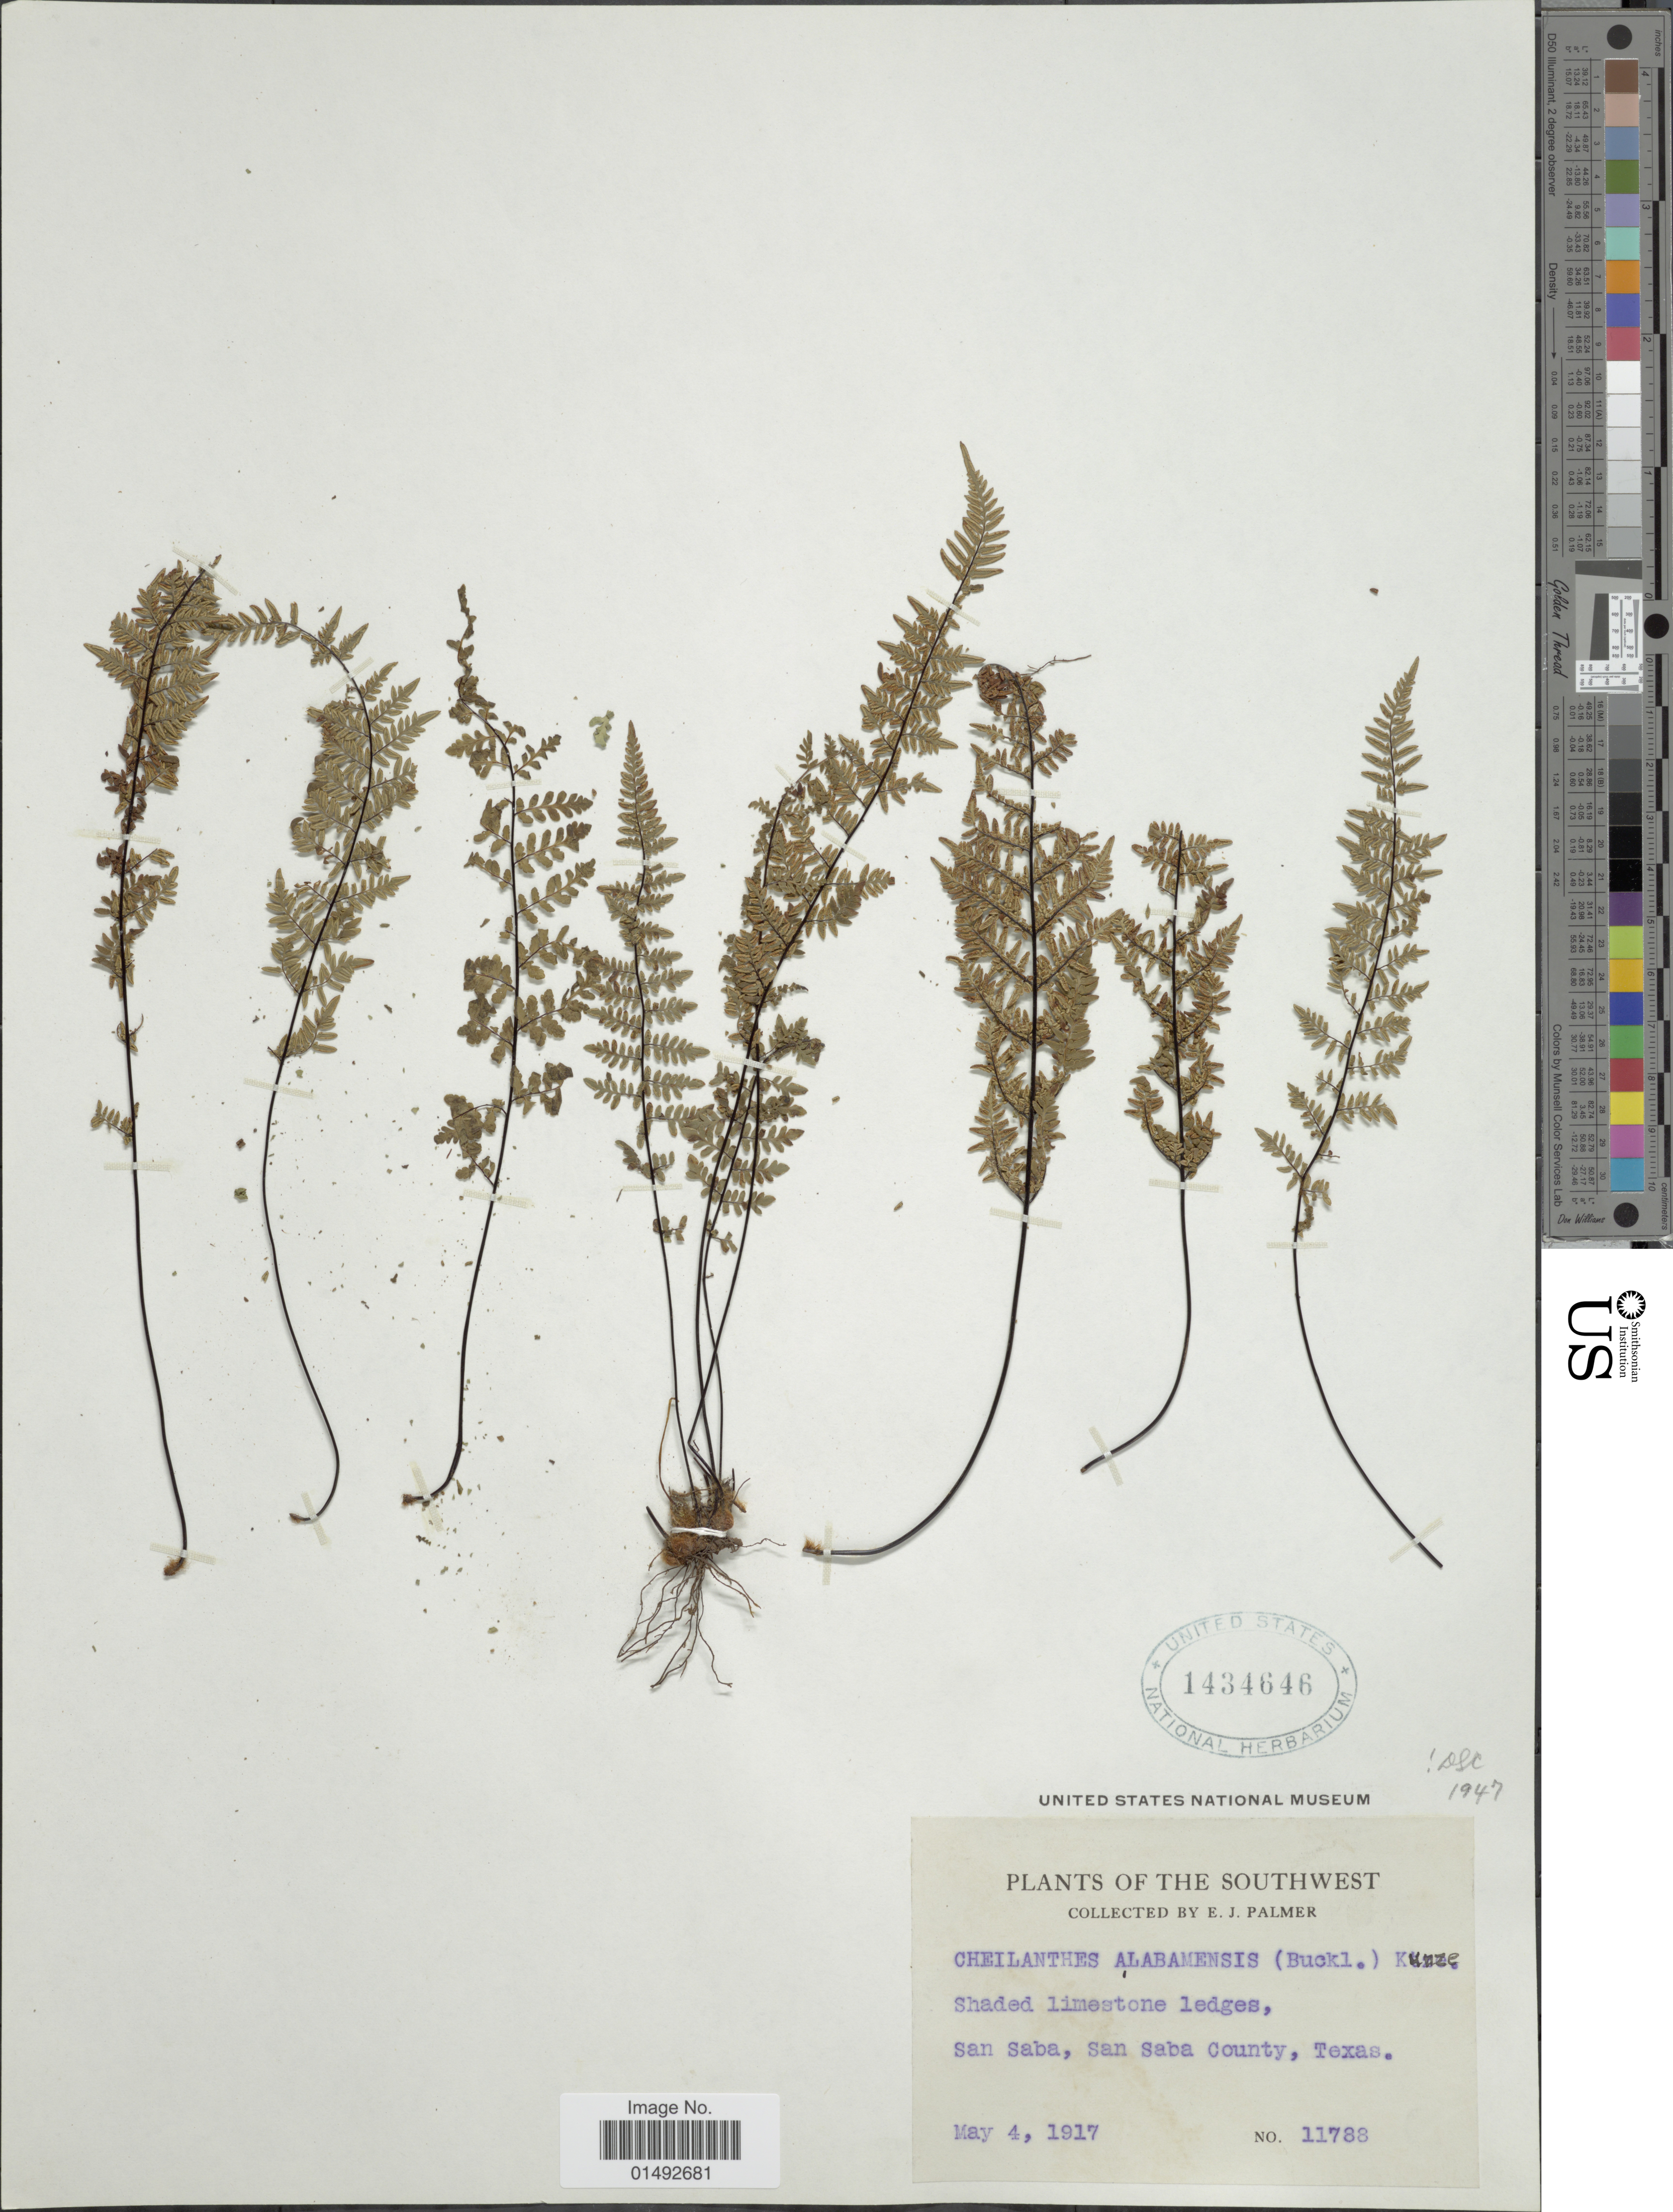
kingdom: Plantae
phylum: Tracheophyta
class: Polypodiopsida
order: Polypodiales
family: Pteridaceae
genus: Myriopteris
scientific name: Myriopteris alabamensis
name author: (Buckley) Grusz & Windham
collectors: E. J. Palmer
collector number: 11788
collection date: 1917-05-04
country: United States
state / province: Texas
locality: The Southwest, San Saba, San Saba County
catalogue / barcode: US 1434646